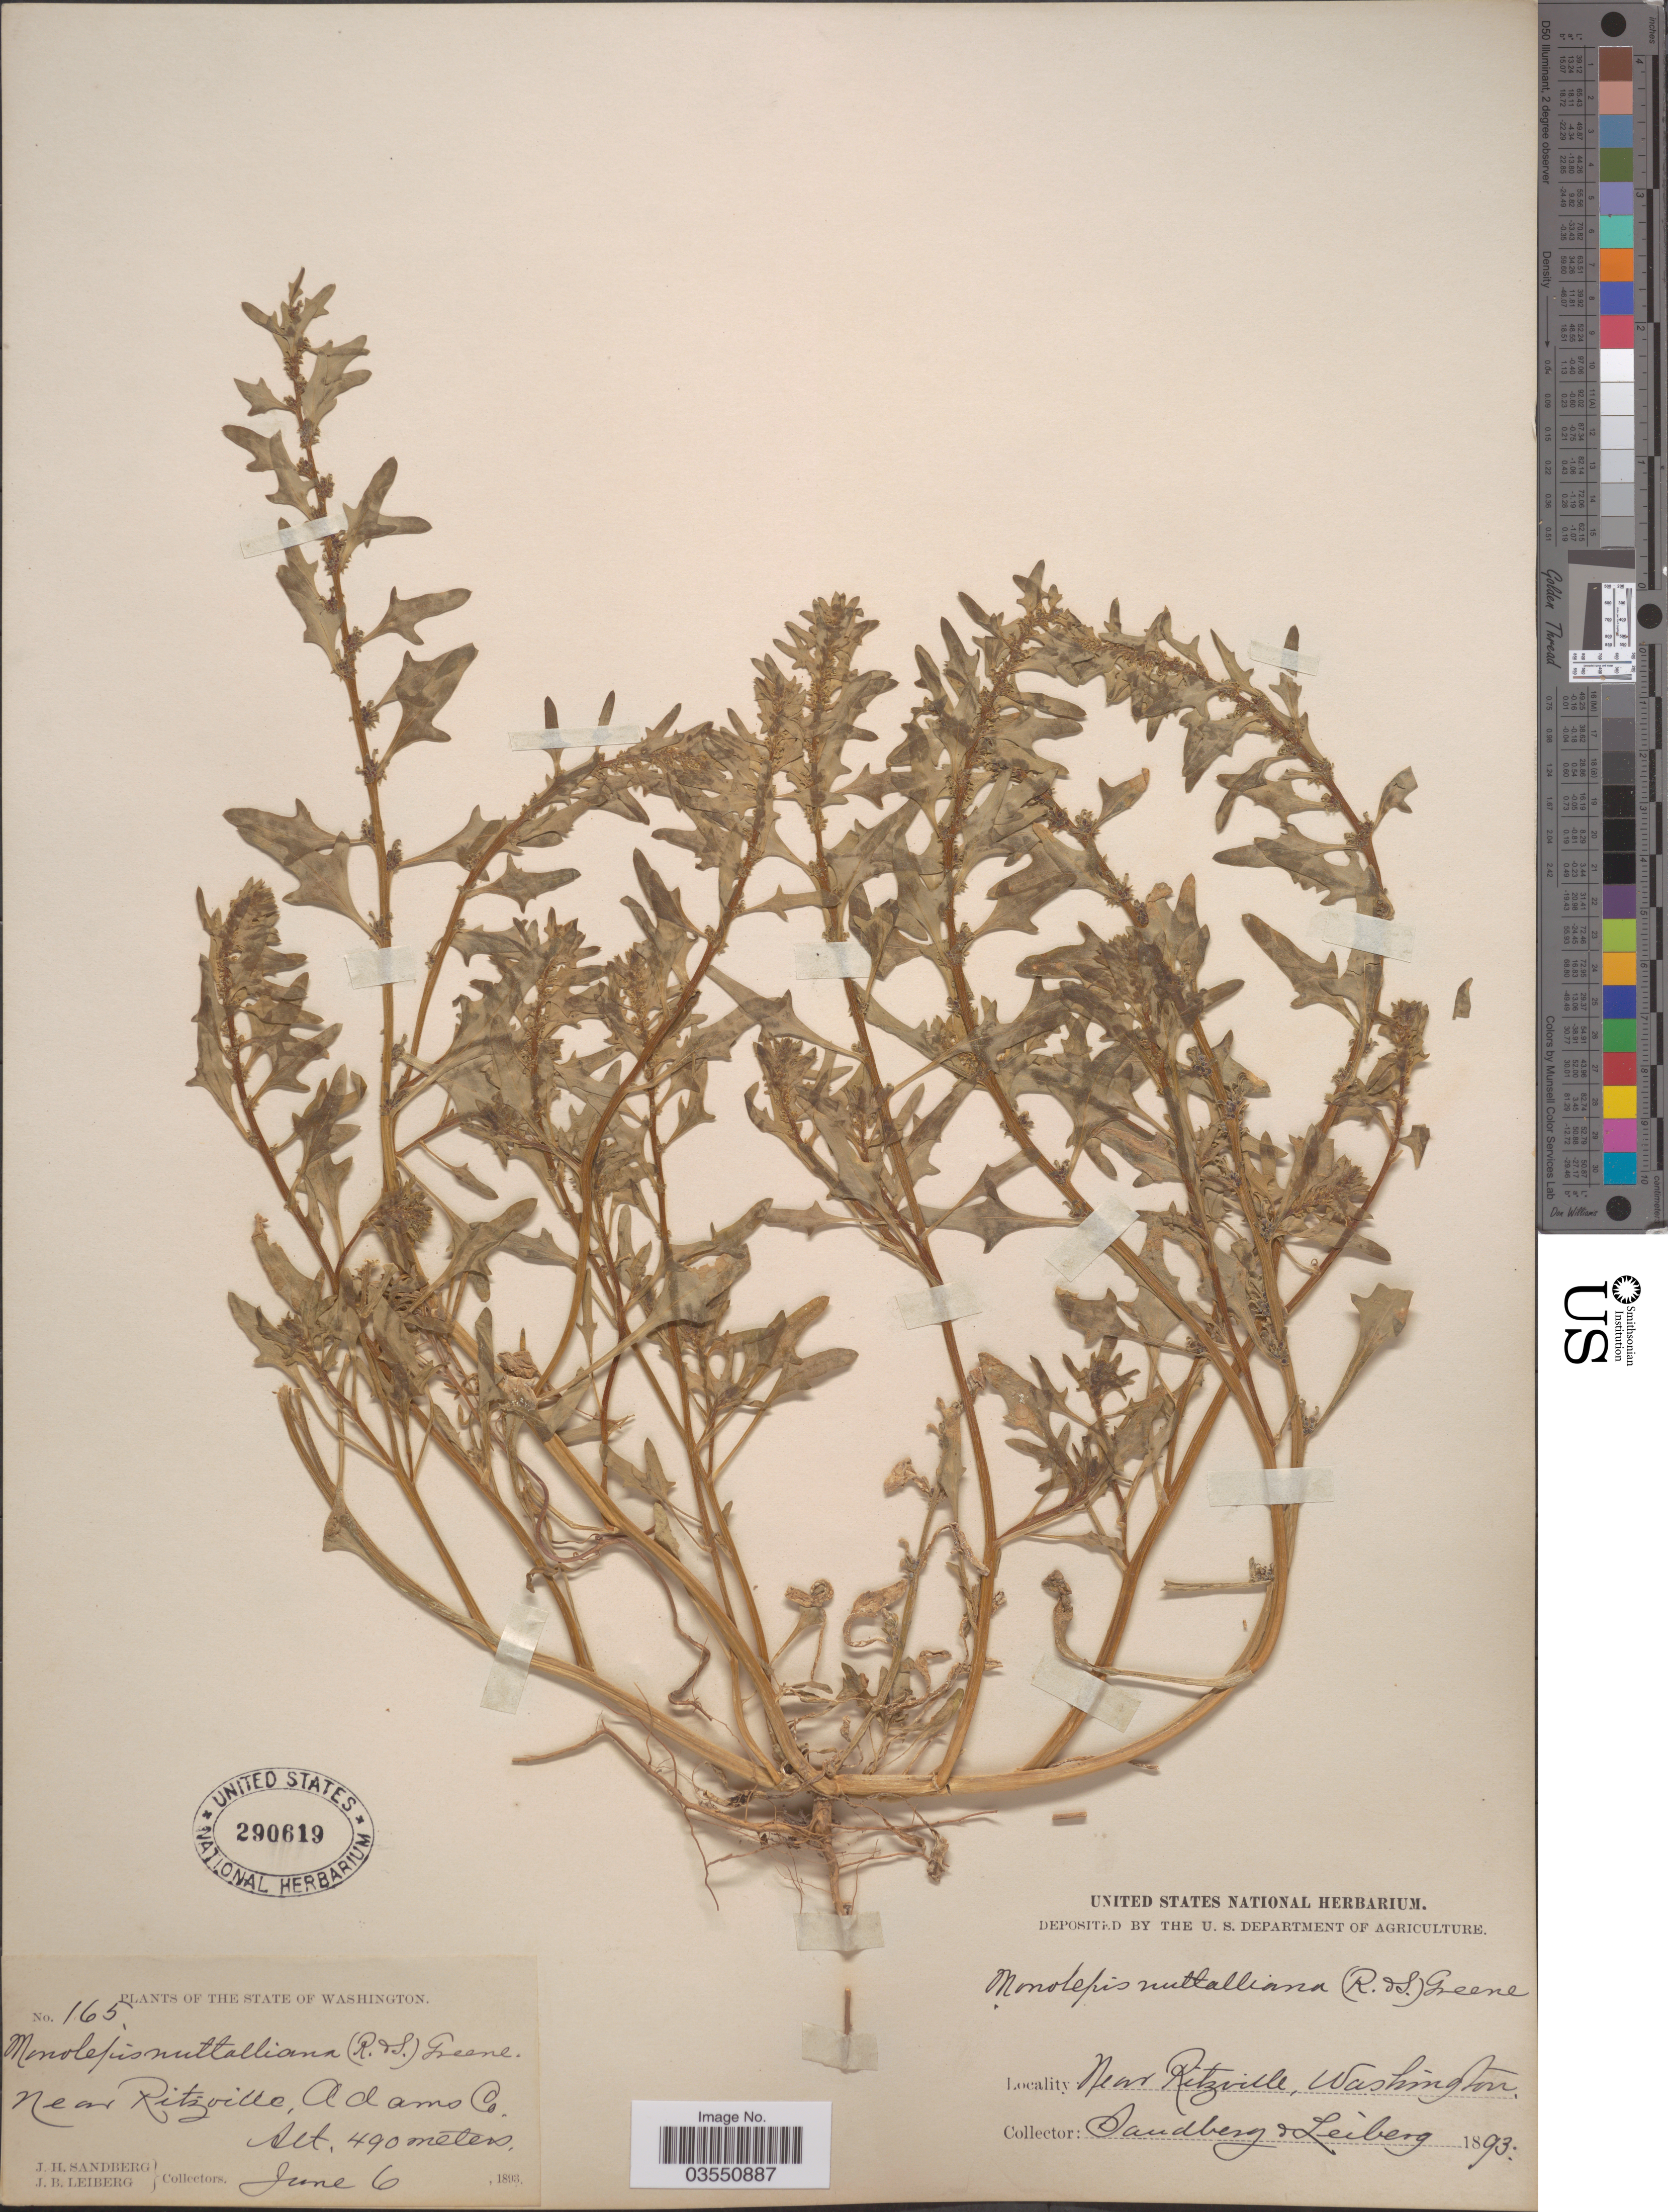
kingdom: Plantae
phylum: Tracheophyta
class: Magnoliopsida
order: Caryophyllales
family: Amaranthaceae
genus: Blitum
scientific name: Blitum nuttallianum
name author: Schult.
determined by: U.S. National Herbarium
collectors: J. H. Sandberg & J. B. Leiberg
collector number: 165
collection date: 1893-06-06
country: United States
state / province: Washington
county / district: Adams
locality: Near Ritzville, Adams Co.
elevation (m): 490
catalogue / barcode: US 290619